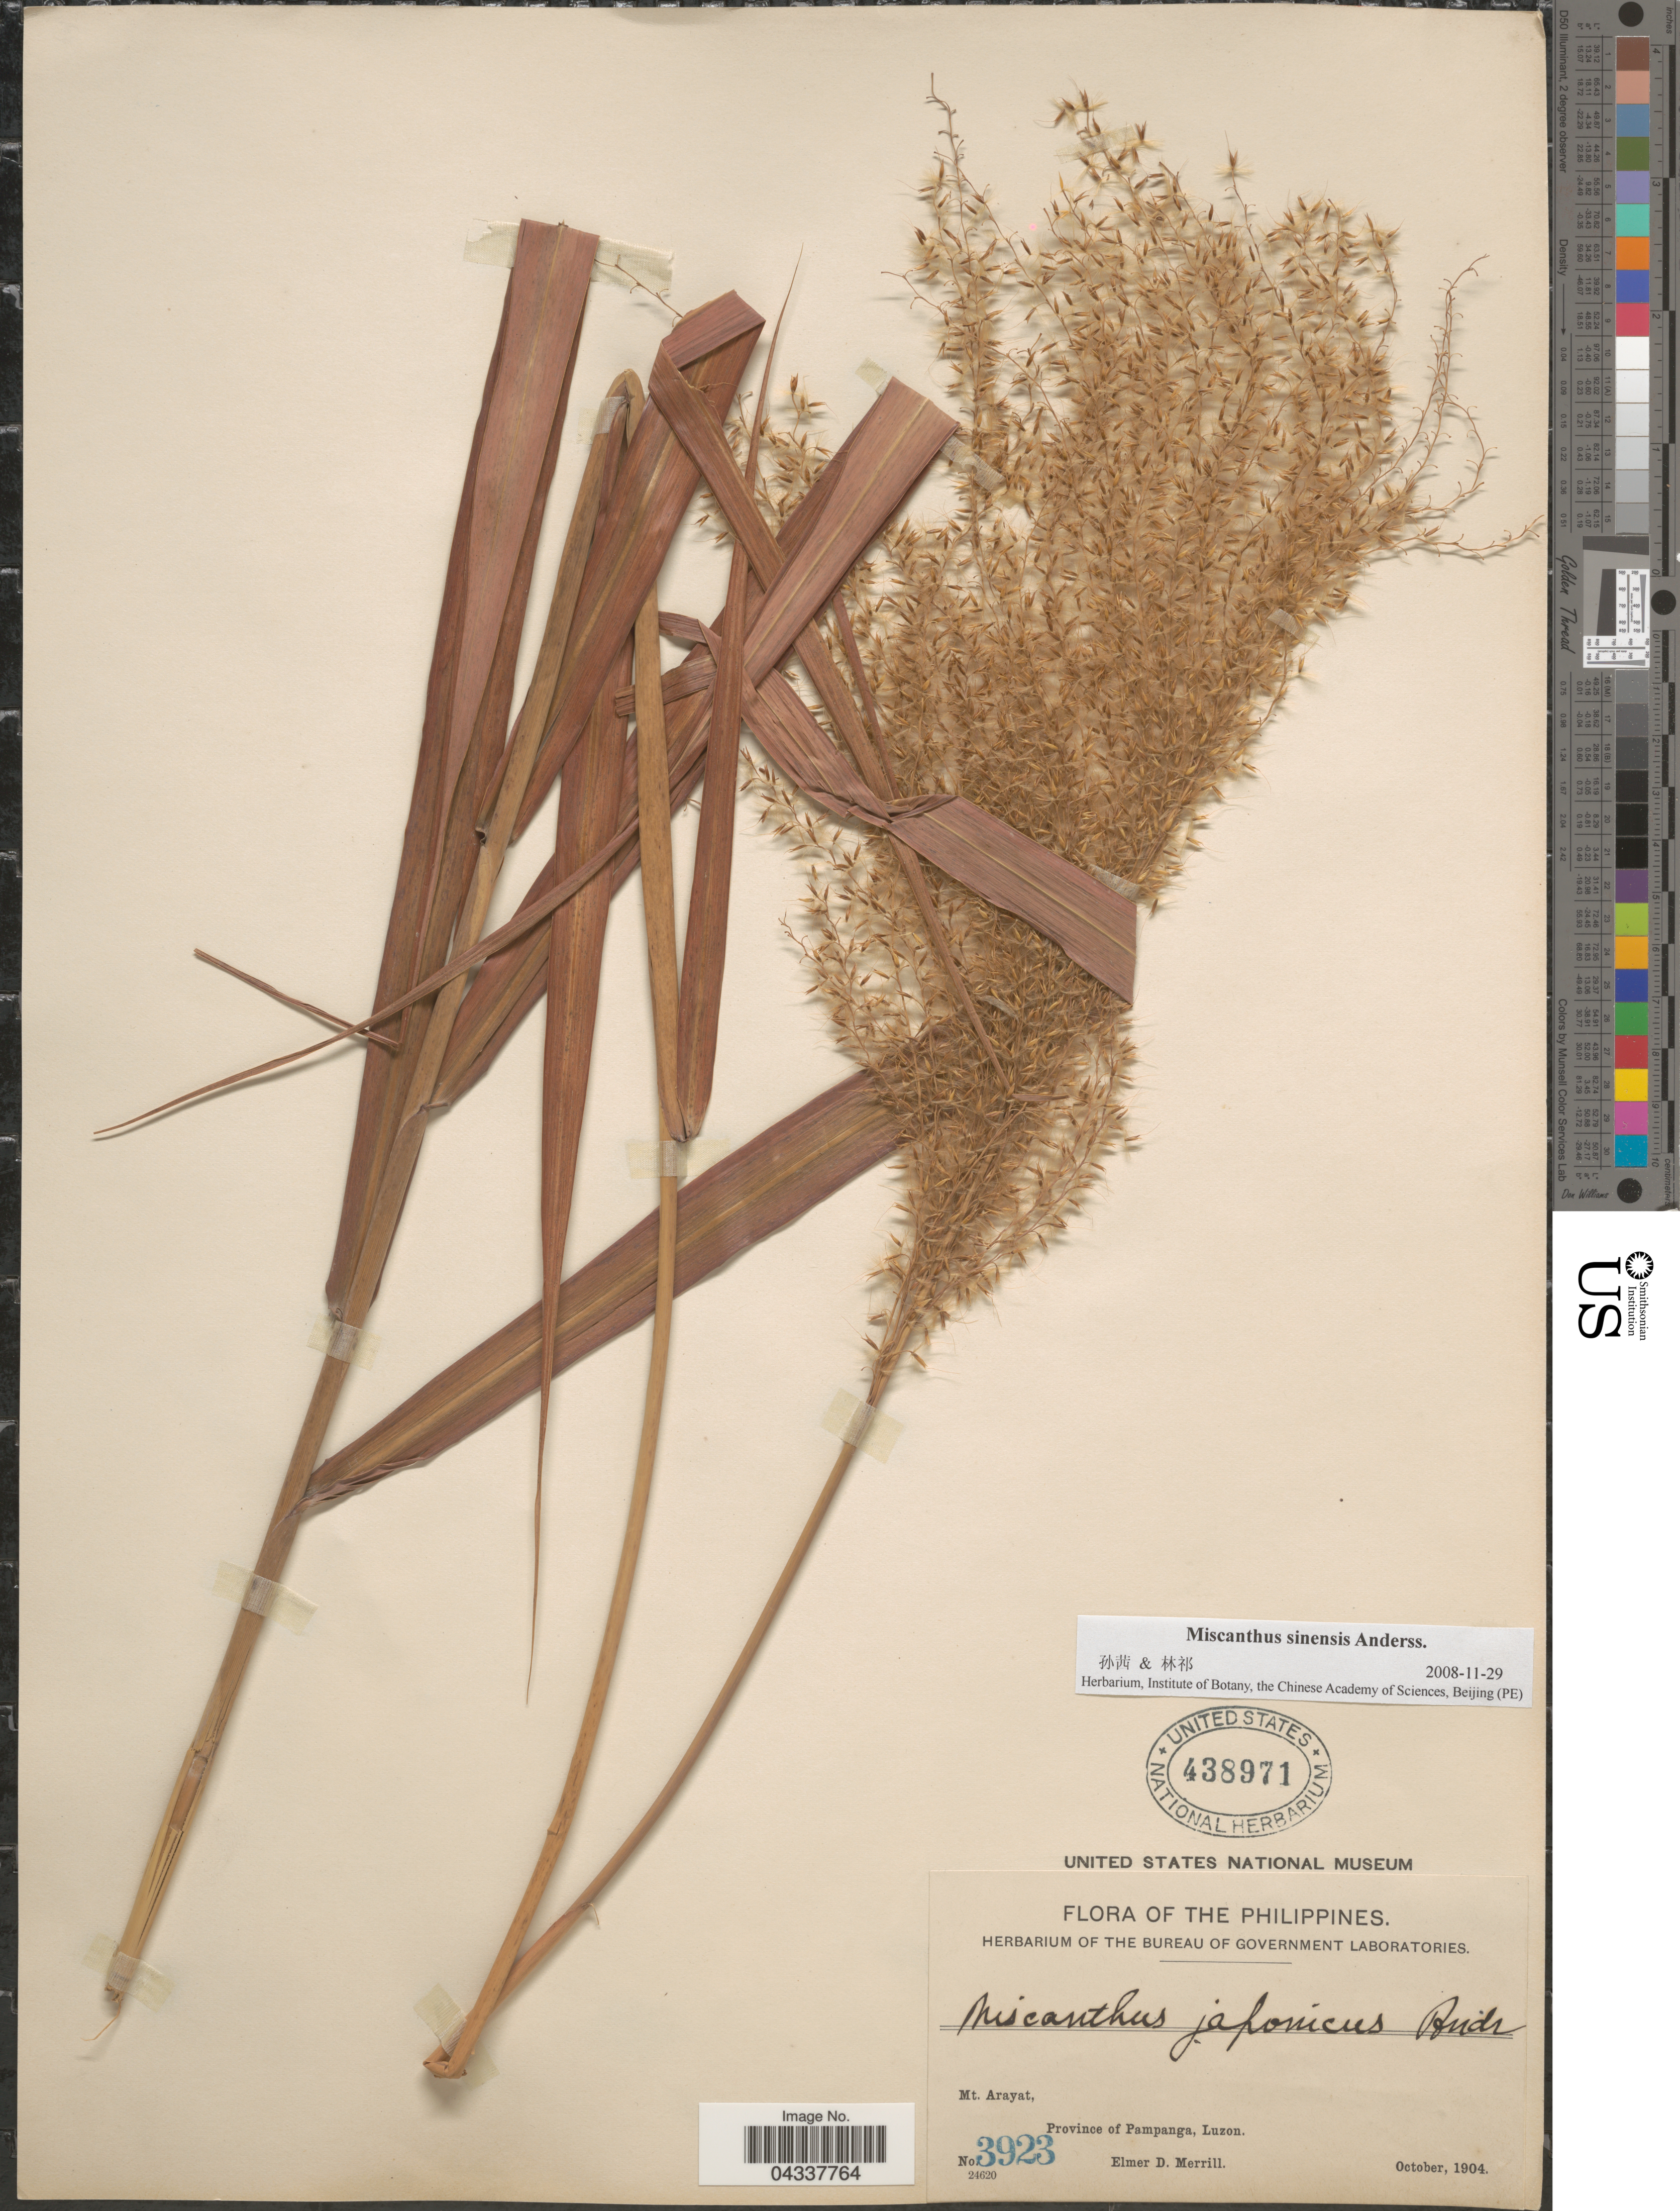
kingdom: Plantae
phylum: Tracheophyta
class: Liliopsida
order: Poales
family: Poaceae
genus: Miscanthus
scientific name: Miscanthus sinensis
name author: Andersson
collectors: E. D. Merrill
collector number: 3923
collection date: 1904-10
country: Philippines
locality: Mt. Arayat, Province of Pampanga, Luzon.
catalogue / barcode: US 438971